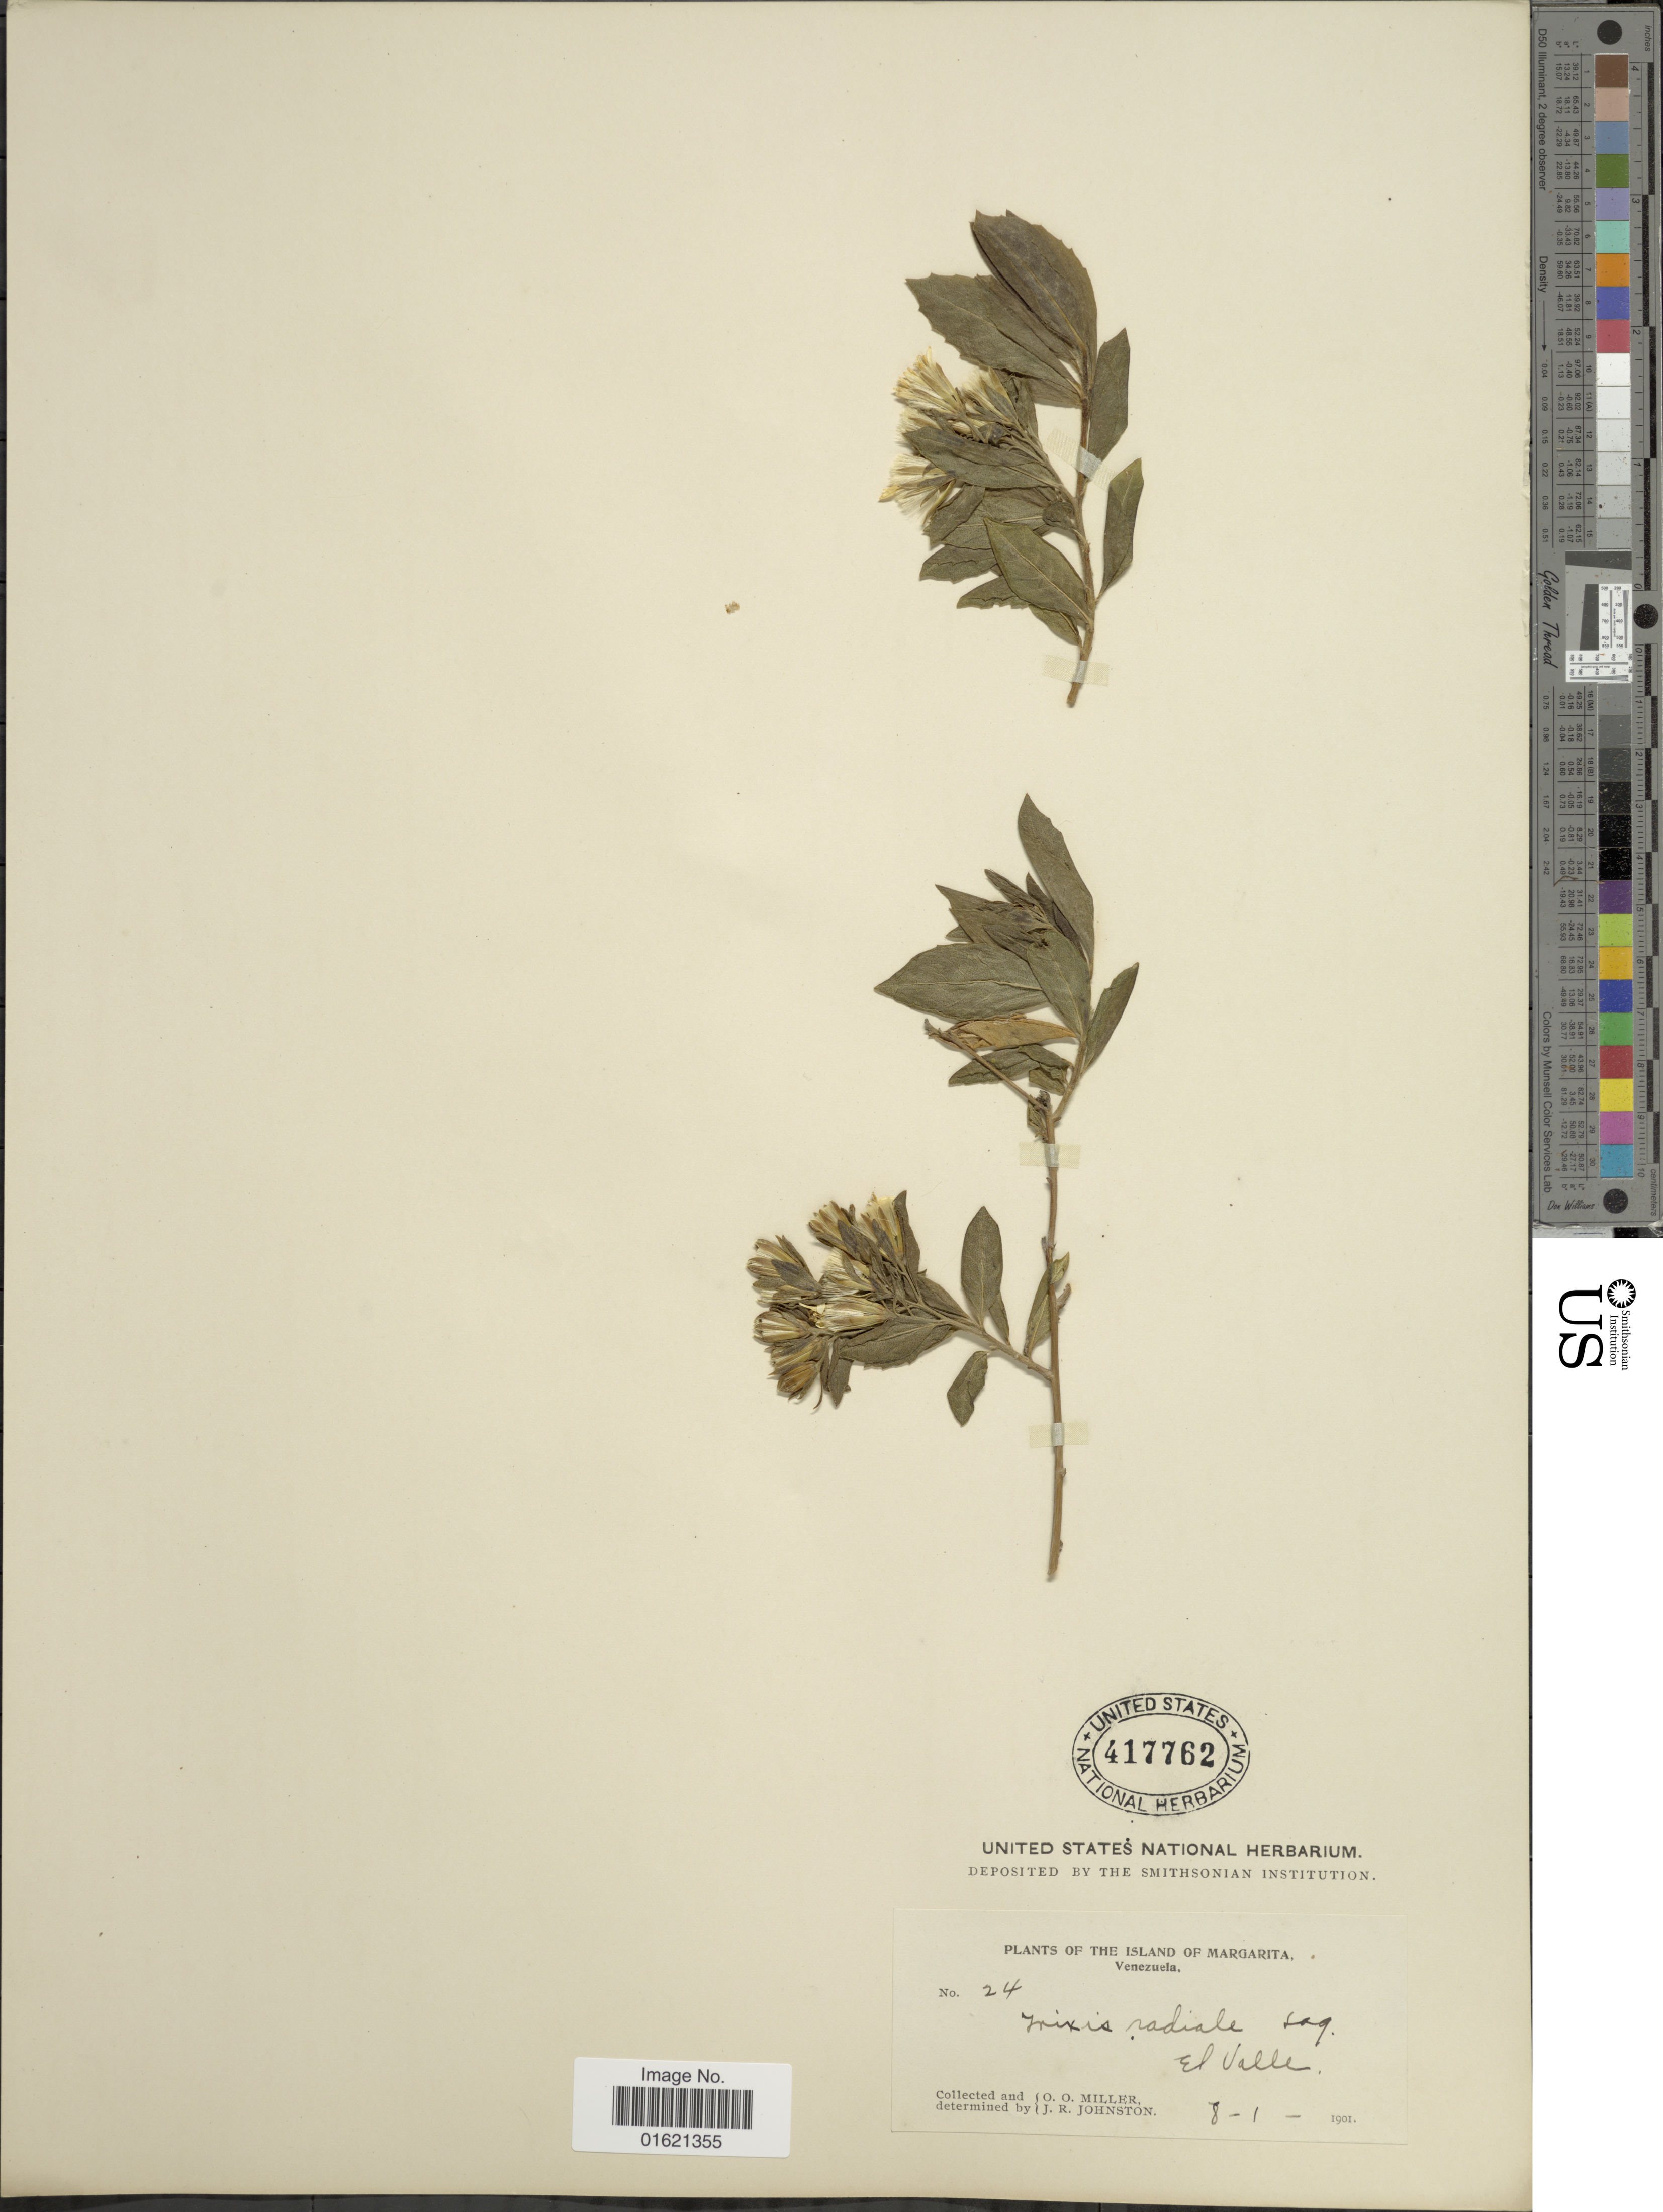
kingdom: Plantae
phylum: Tracheophyta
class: Magnoliopsida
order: Asterales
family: Asteraceae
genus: Trixis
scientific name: Trixis inula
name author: Crantz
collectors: O. O. Miller & J. Johnston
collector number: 24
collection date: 1901-01-08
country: Venezuela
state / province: Nueva Esparta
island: Margarita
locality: Island of Margarita, El Valle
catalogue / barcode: US 417762